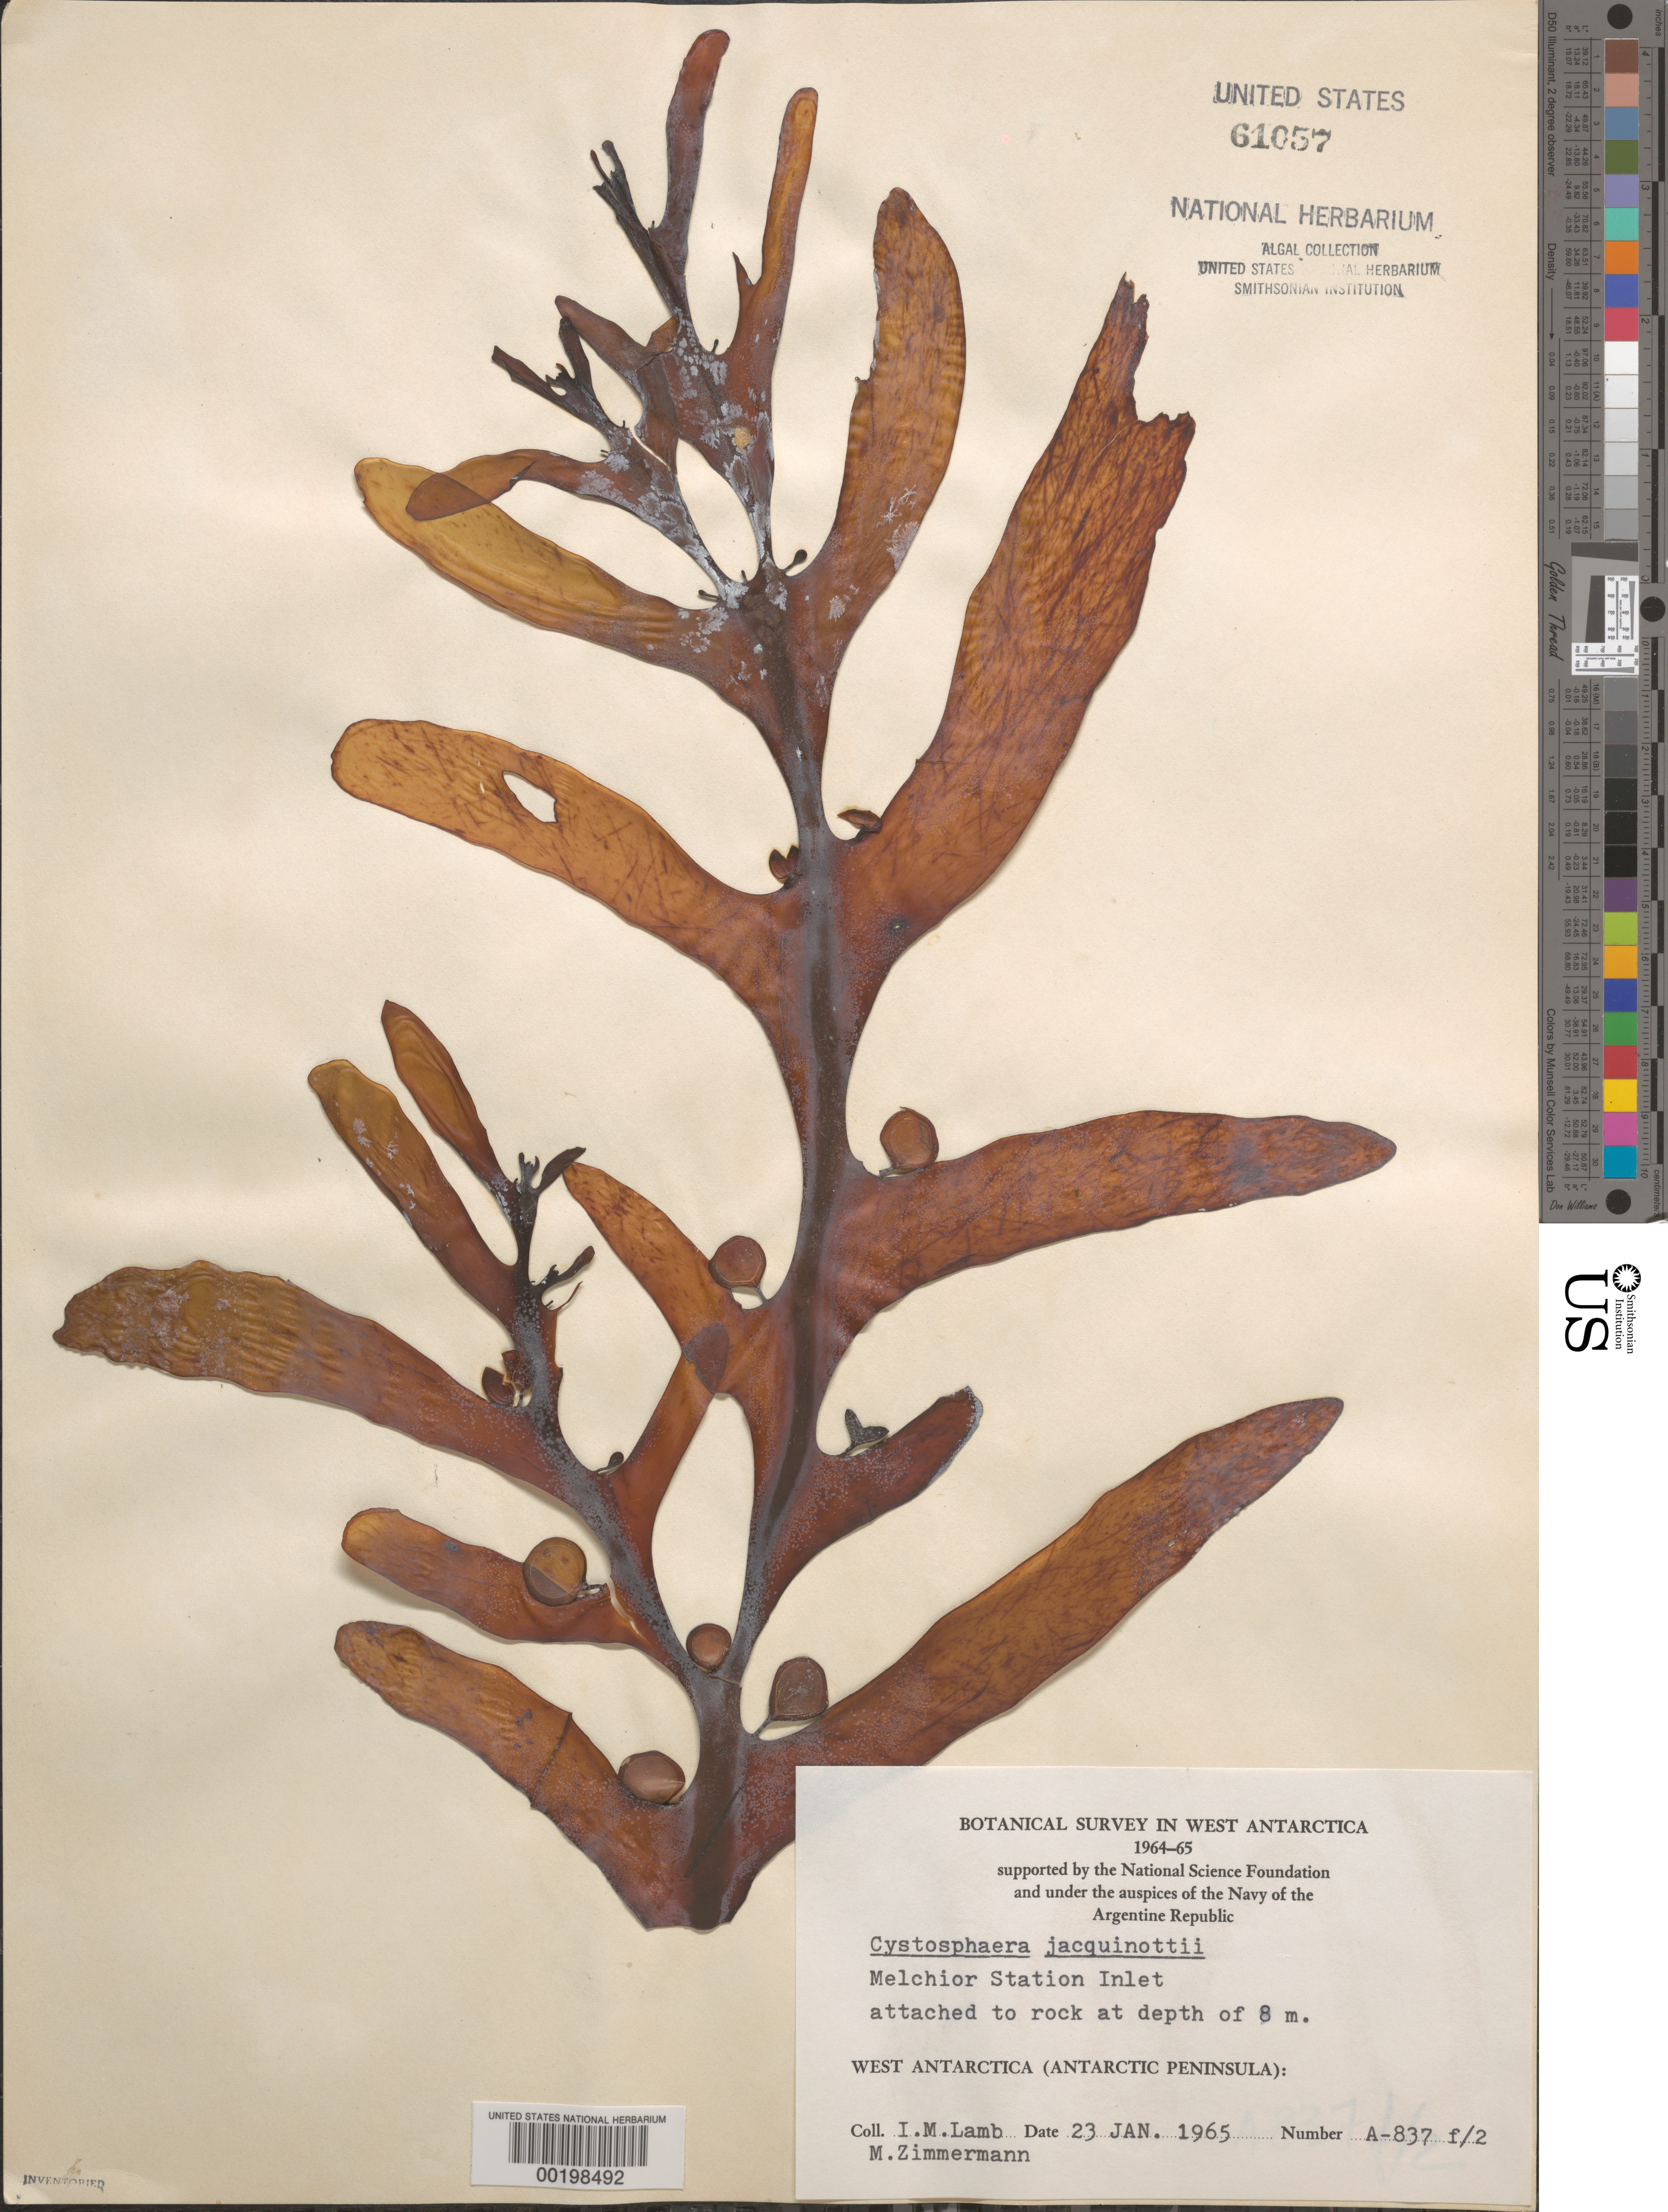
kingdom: Chromista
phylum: Ochrophyta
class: Phaeophyceae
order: Fucales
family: Seirococcaceae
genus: Cystosphaera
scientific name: Cystosphaera jacquinotii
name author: (Montagne) Skottsberg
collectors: I. M. Lamb & M. Zimmermann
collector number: A-837f-2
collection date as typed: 23 Jan 1965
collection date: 1965-01-23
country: Antarctica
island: Gamma Island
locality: Melchior Station Inlet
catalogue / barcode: US 61057